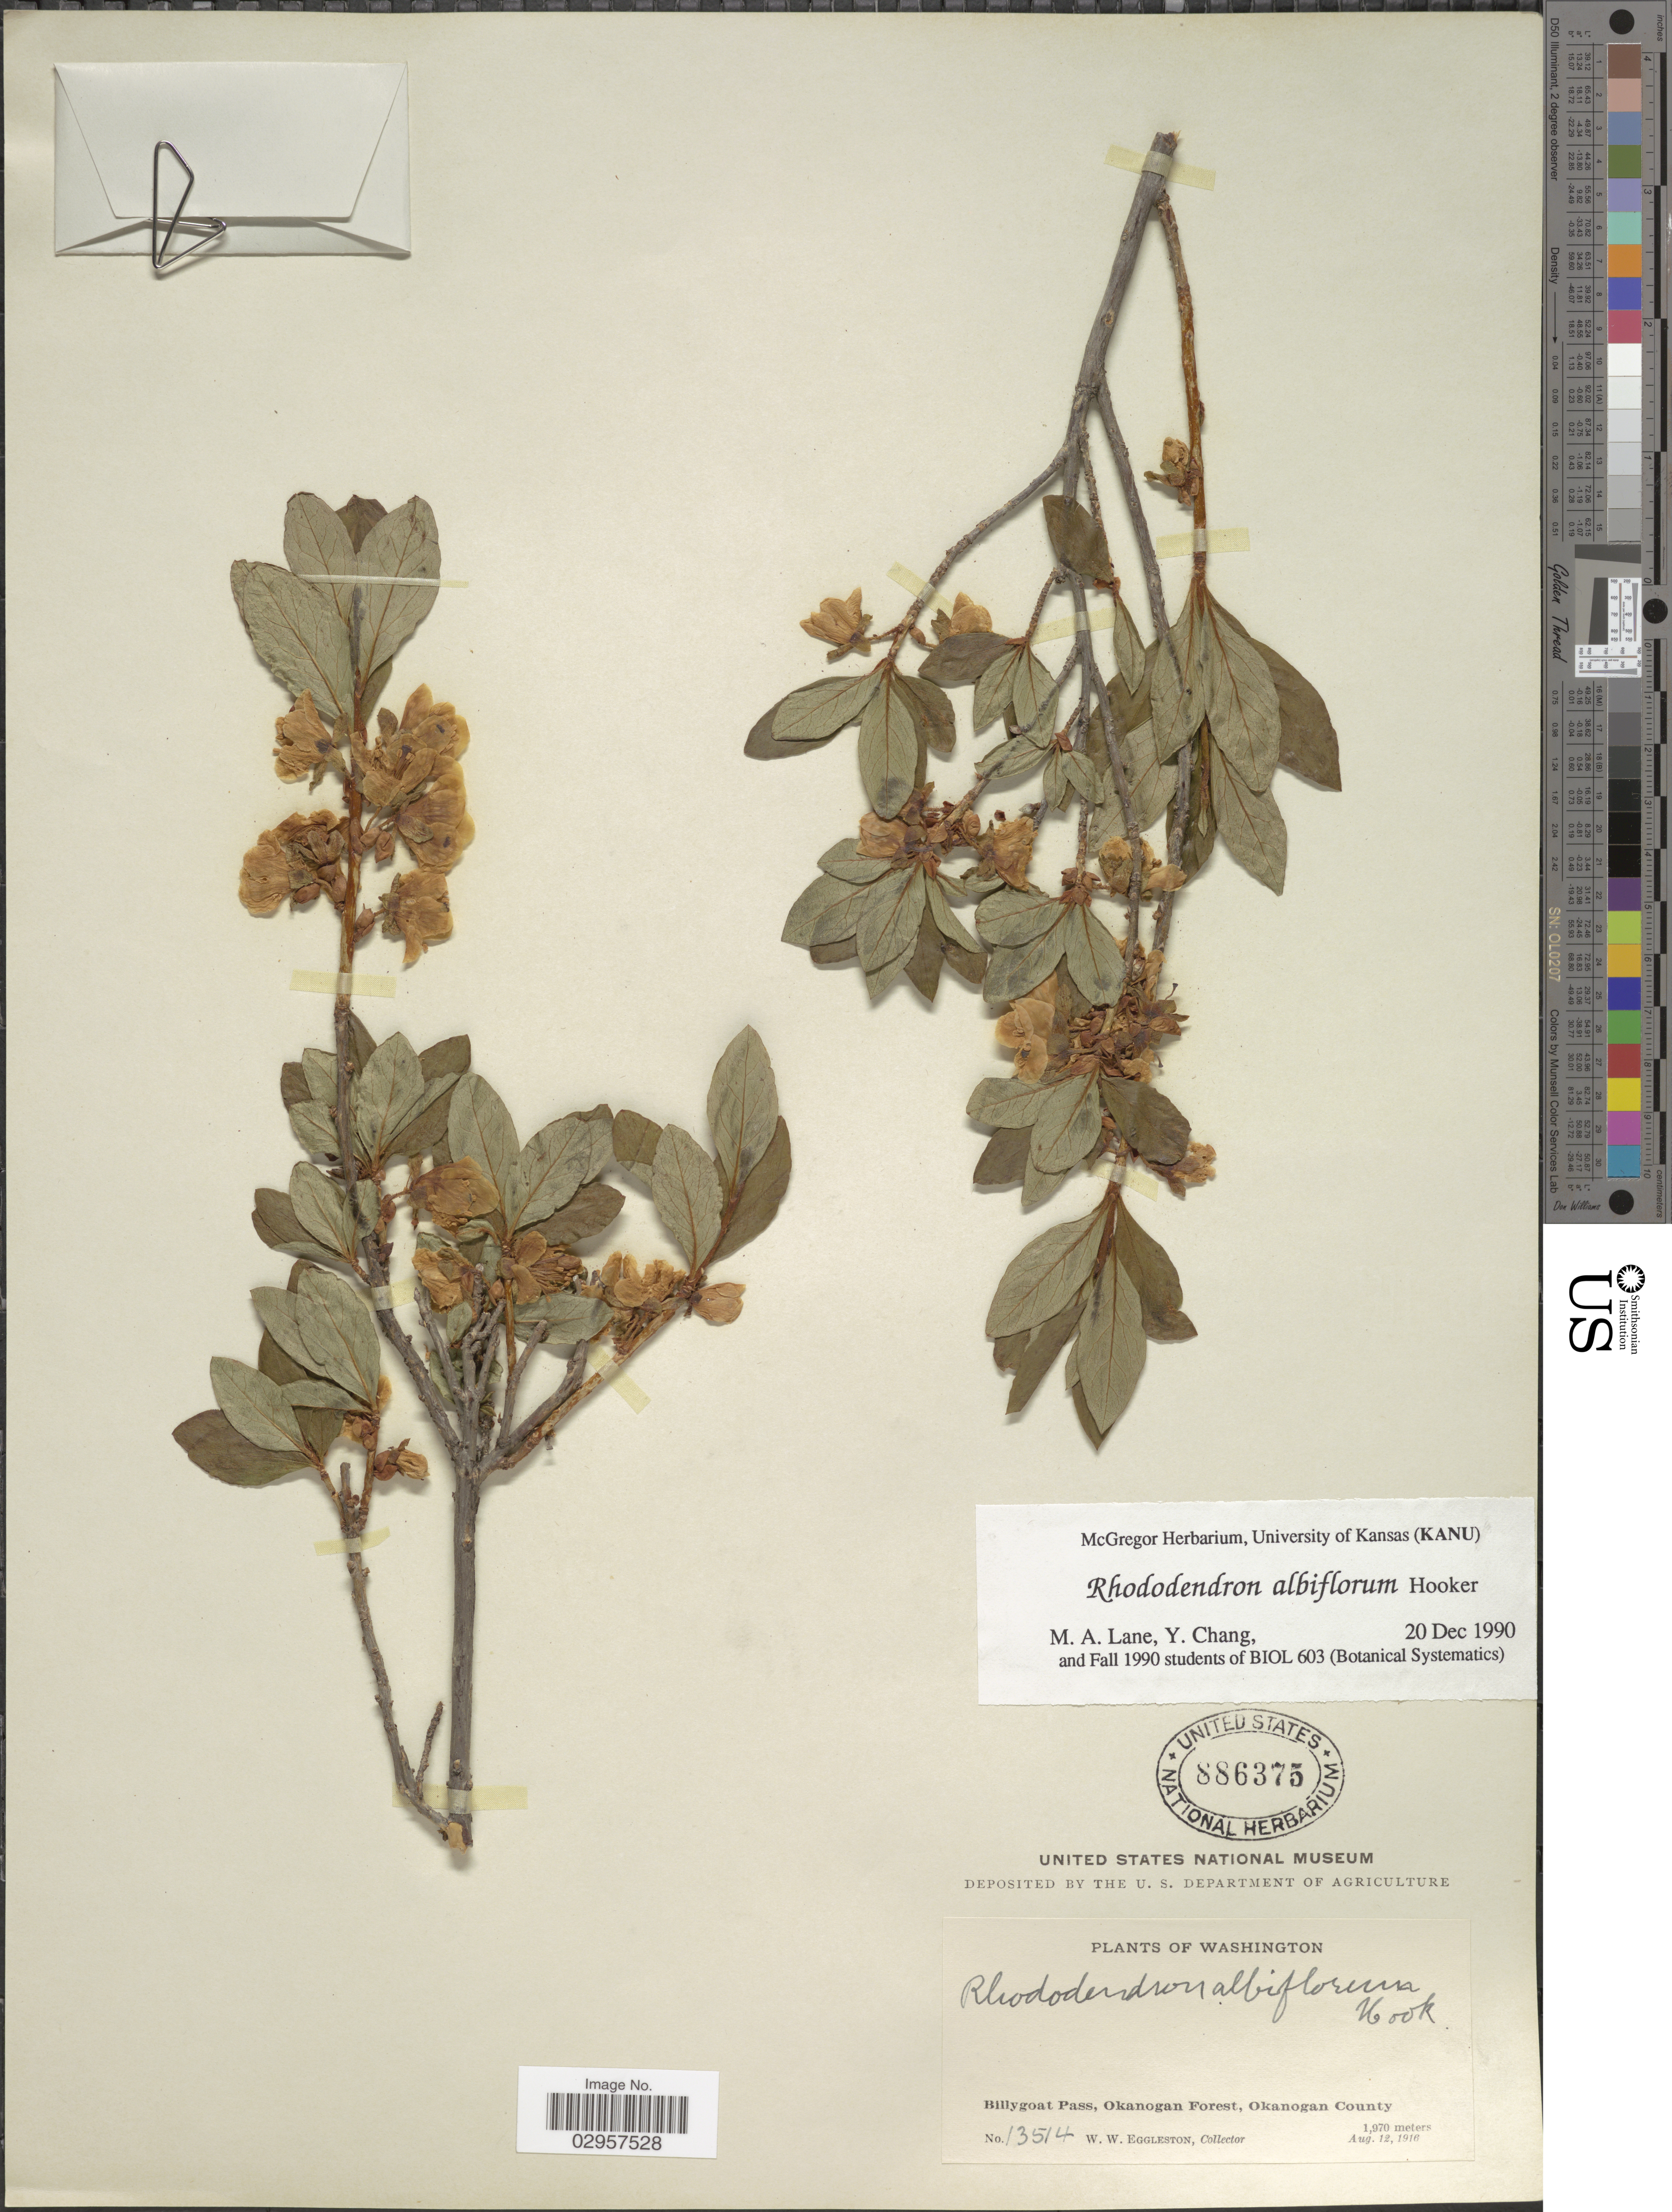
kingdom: Plantae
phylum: Tracheophyta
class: Magnoliopsida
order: Ericales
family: Ericaceae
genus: Rhododendron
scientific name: Rhododendron albiflorum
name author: Hook.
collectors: W. W. Eggleston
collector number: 13514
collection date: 1916-08-12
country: United States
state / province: Washington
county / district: Okanogan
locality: Billygoat Pass, Okanogan Forest, Okanogan County.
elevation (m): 1970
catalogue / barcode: US 886375